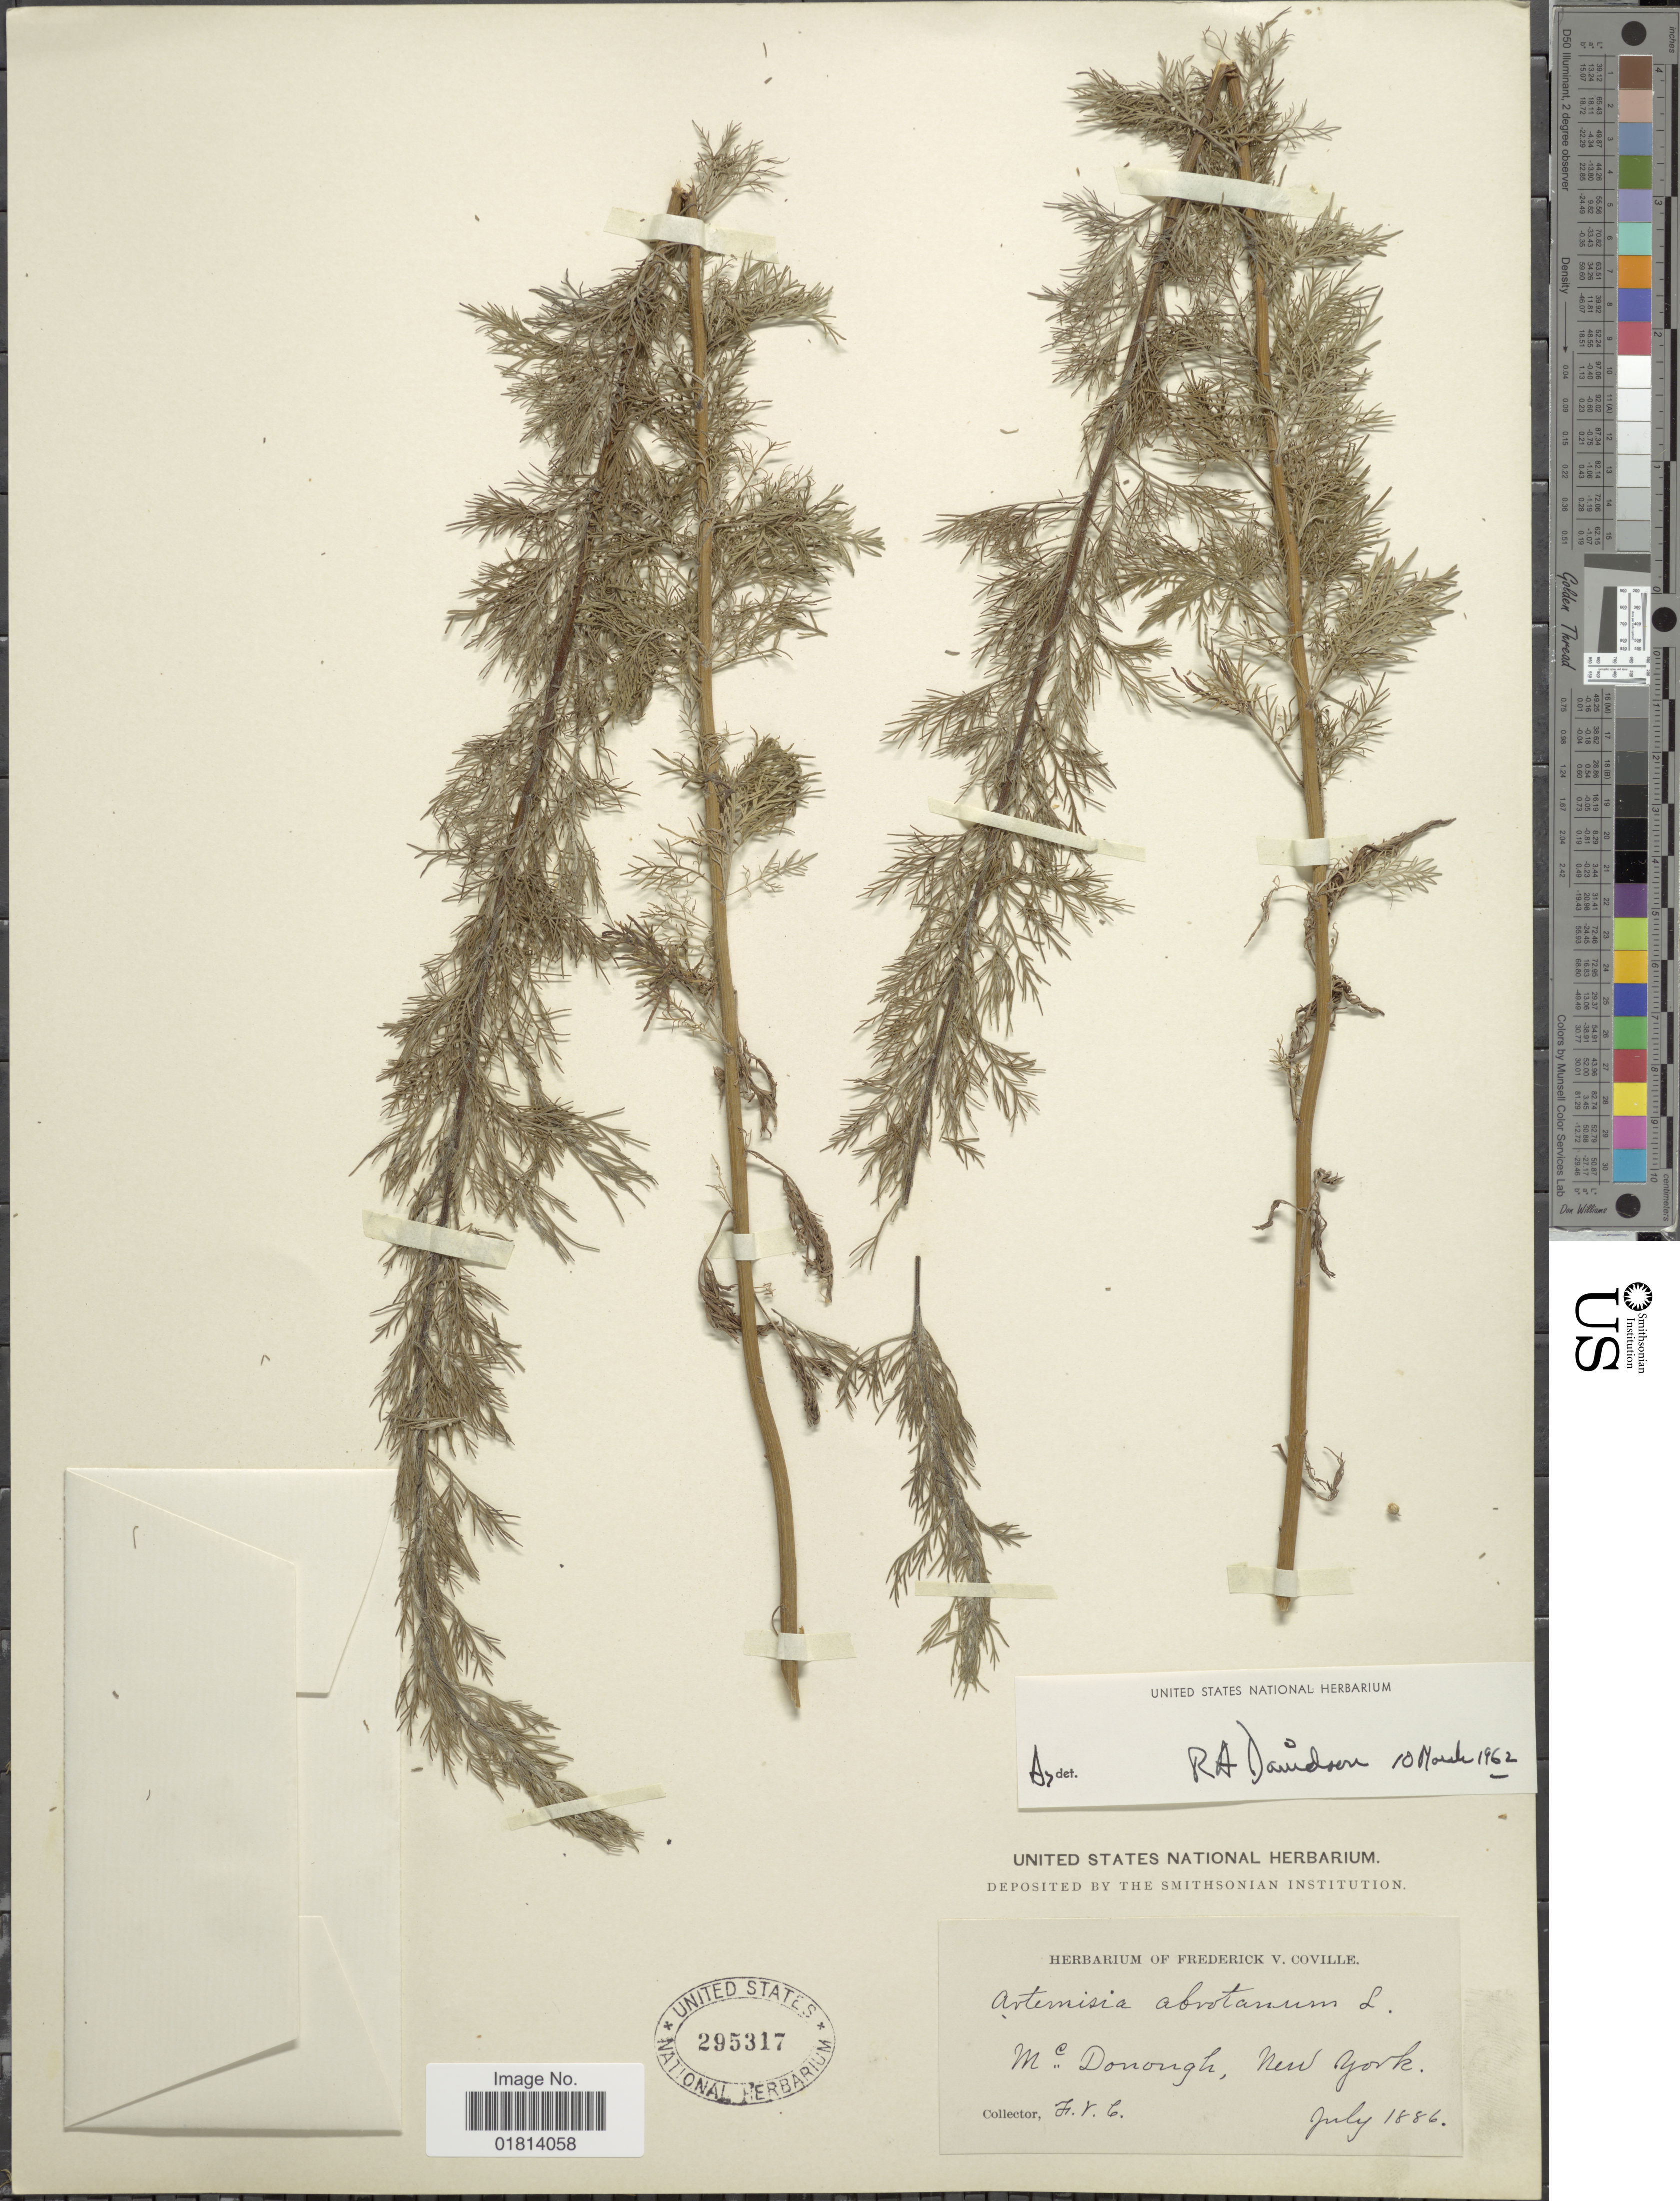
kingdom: Plantae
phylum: Tracheophyta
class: Magnoliopsida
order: Asterales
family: Asteraceae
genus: Artemisia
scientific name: Artemisia abrotanum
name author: L.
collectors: F. V. Coville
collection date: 1886-07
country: United States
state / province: New York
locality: Mc Donough, New York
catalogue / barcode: US 295317